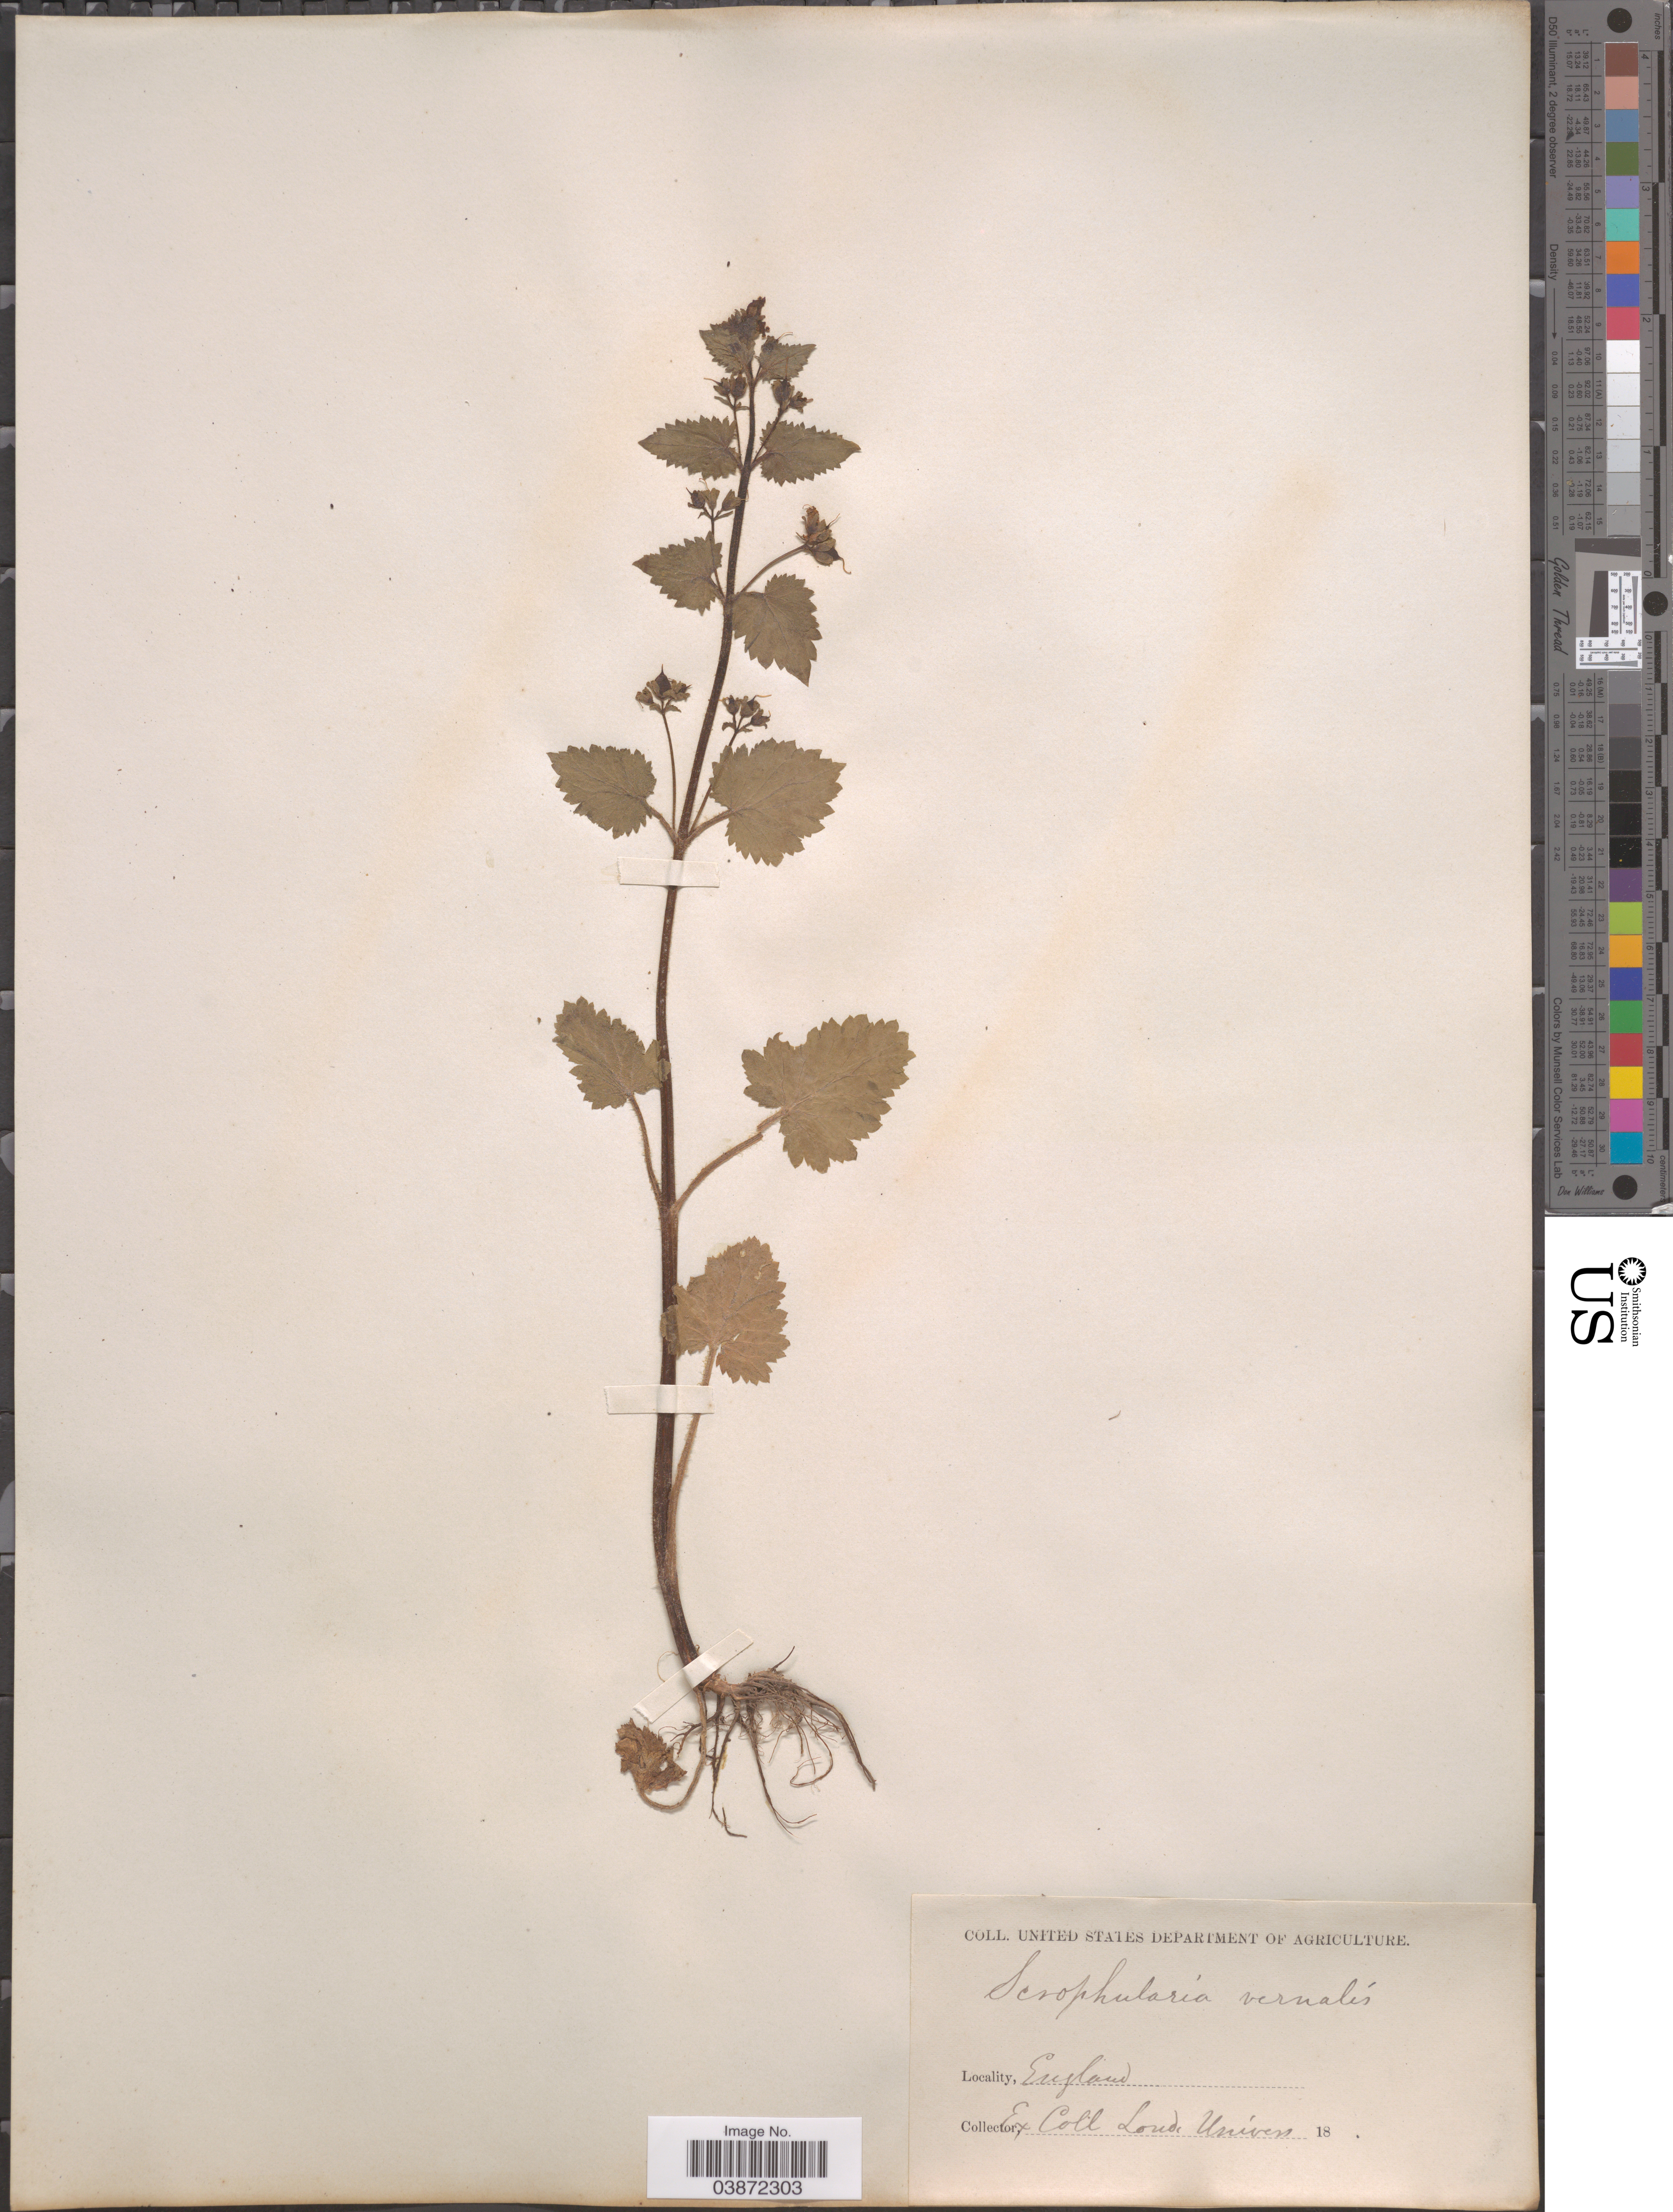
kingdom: Plantae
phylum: Tracheophyta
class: Magnoliopsida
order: Lamiales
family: Scrophulariaceae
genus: Scrophularia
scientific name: Scrophularia vernalis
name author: L.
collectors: Univ. Lond. College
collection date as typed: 18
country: United Kingdom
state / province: England